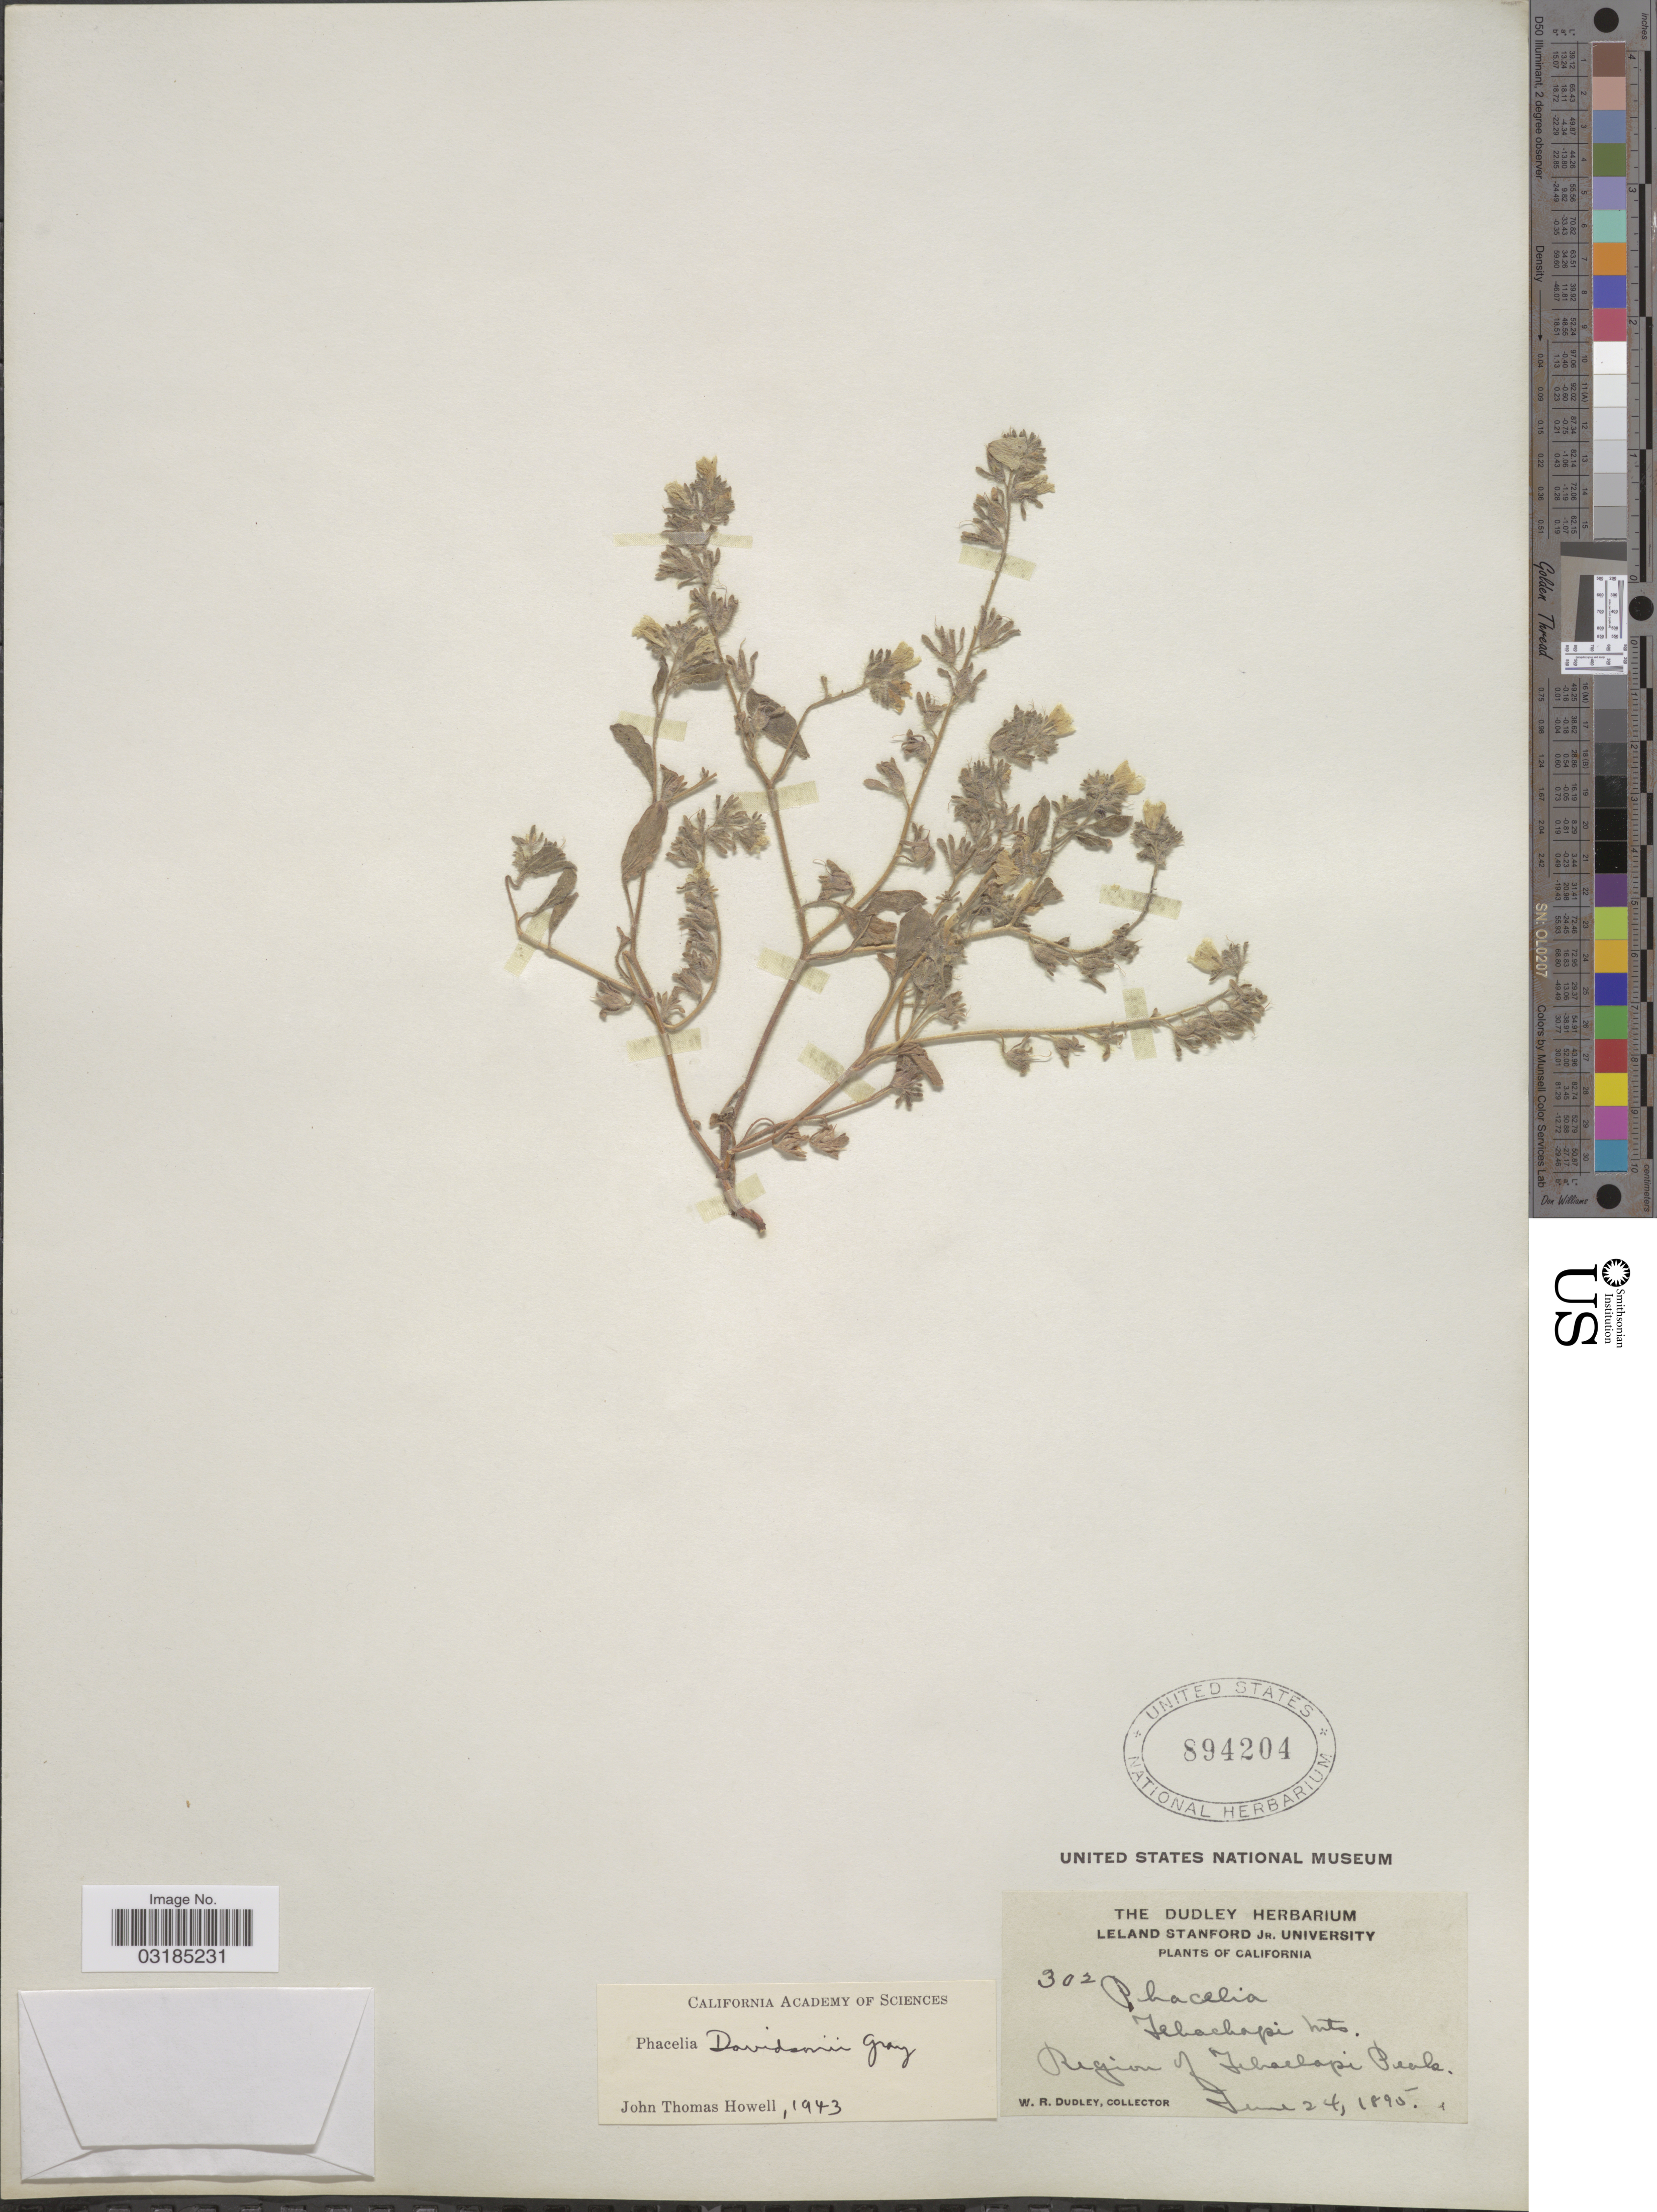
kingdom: Plantae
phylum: Tracheophyta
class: Magnoliopsida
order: Boraginales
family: Hydrophyllaceae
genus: Phacelia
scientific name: Phacelia davidsonii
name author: A. Gray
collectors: W. Dudley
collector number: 302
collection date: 1895-06-24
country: United States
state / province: California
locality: Tehachapi Mts. Region of Tehachapi Peak.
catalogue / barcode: US 894204